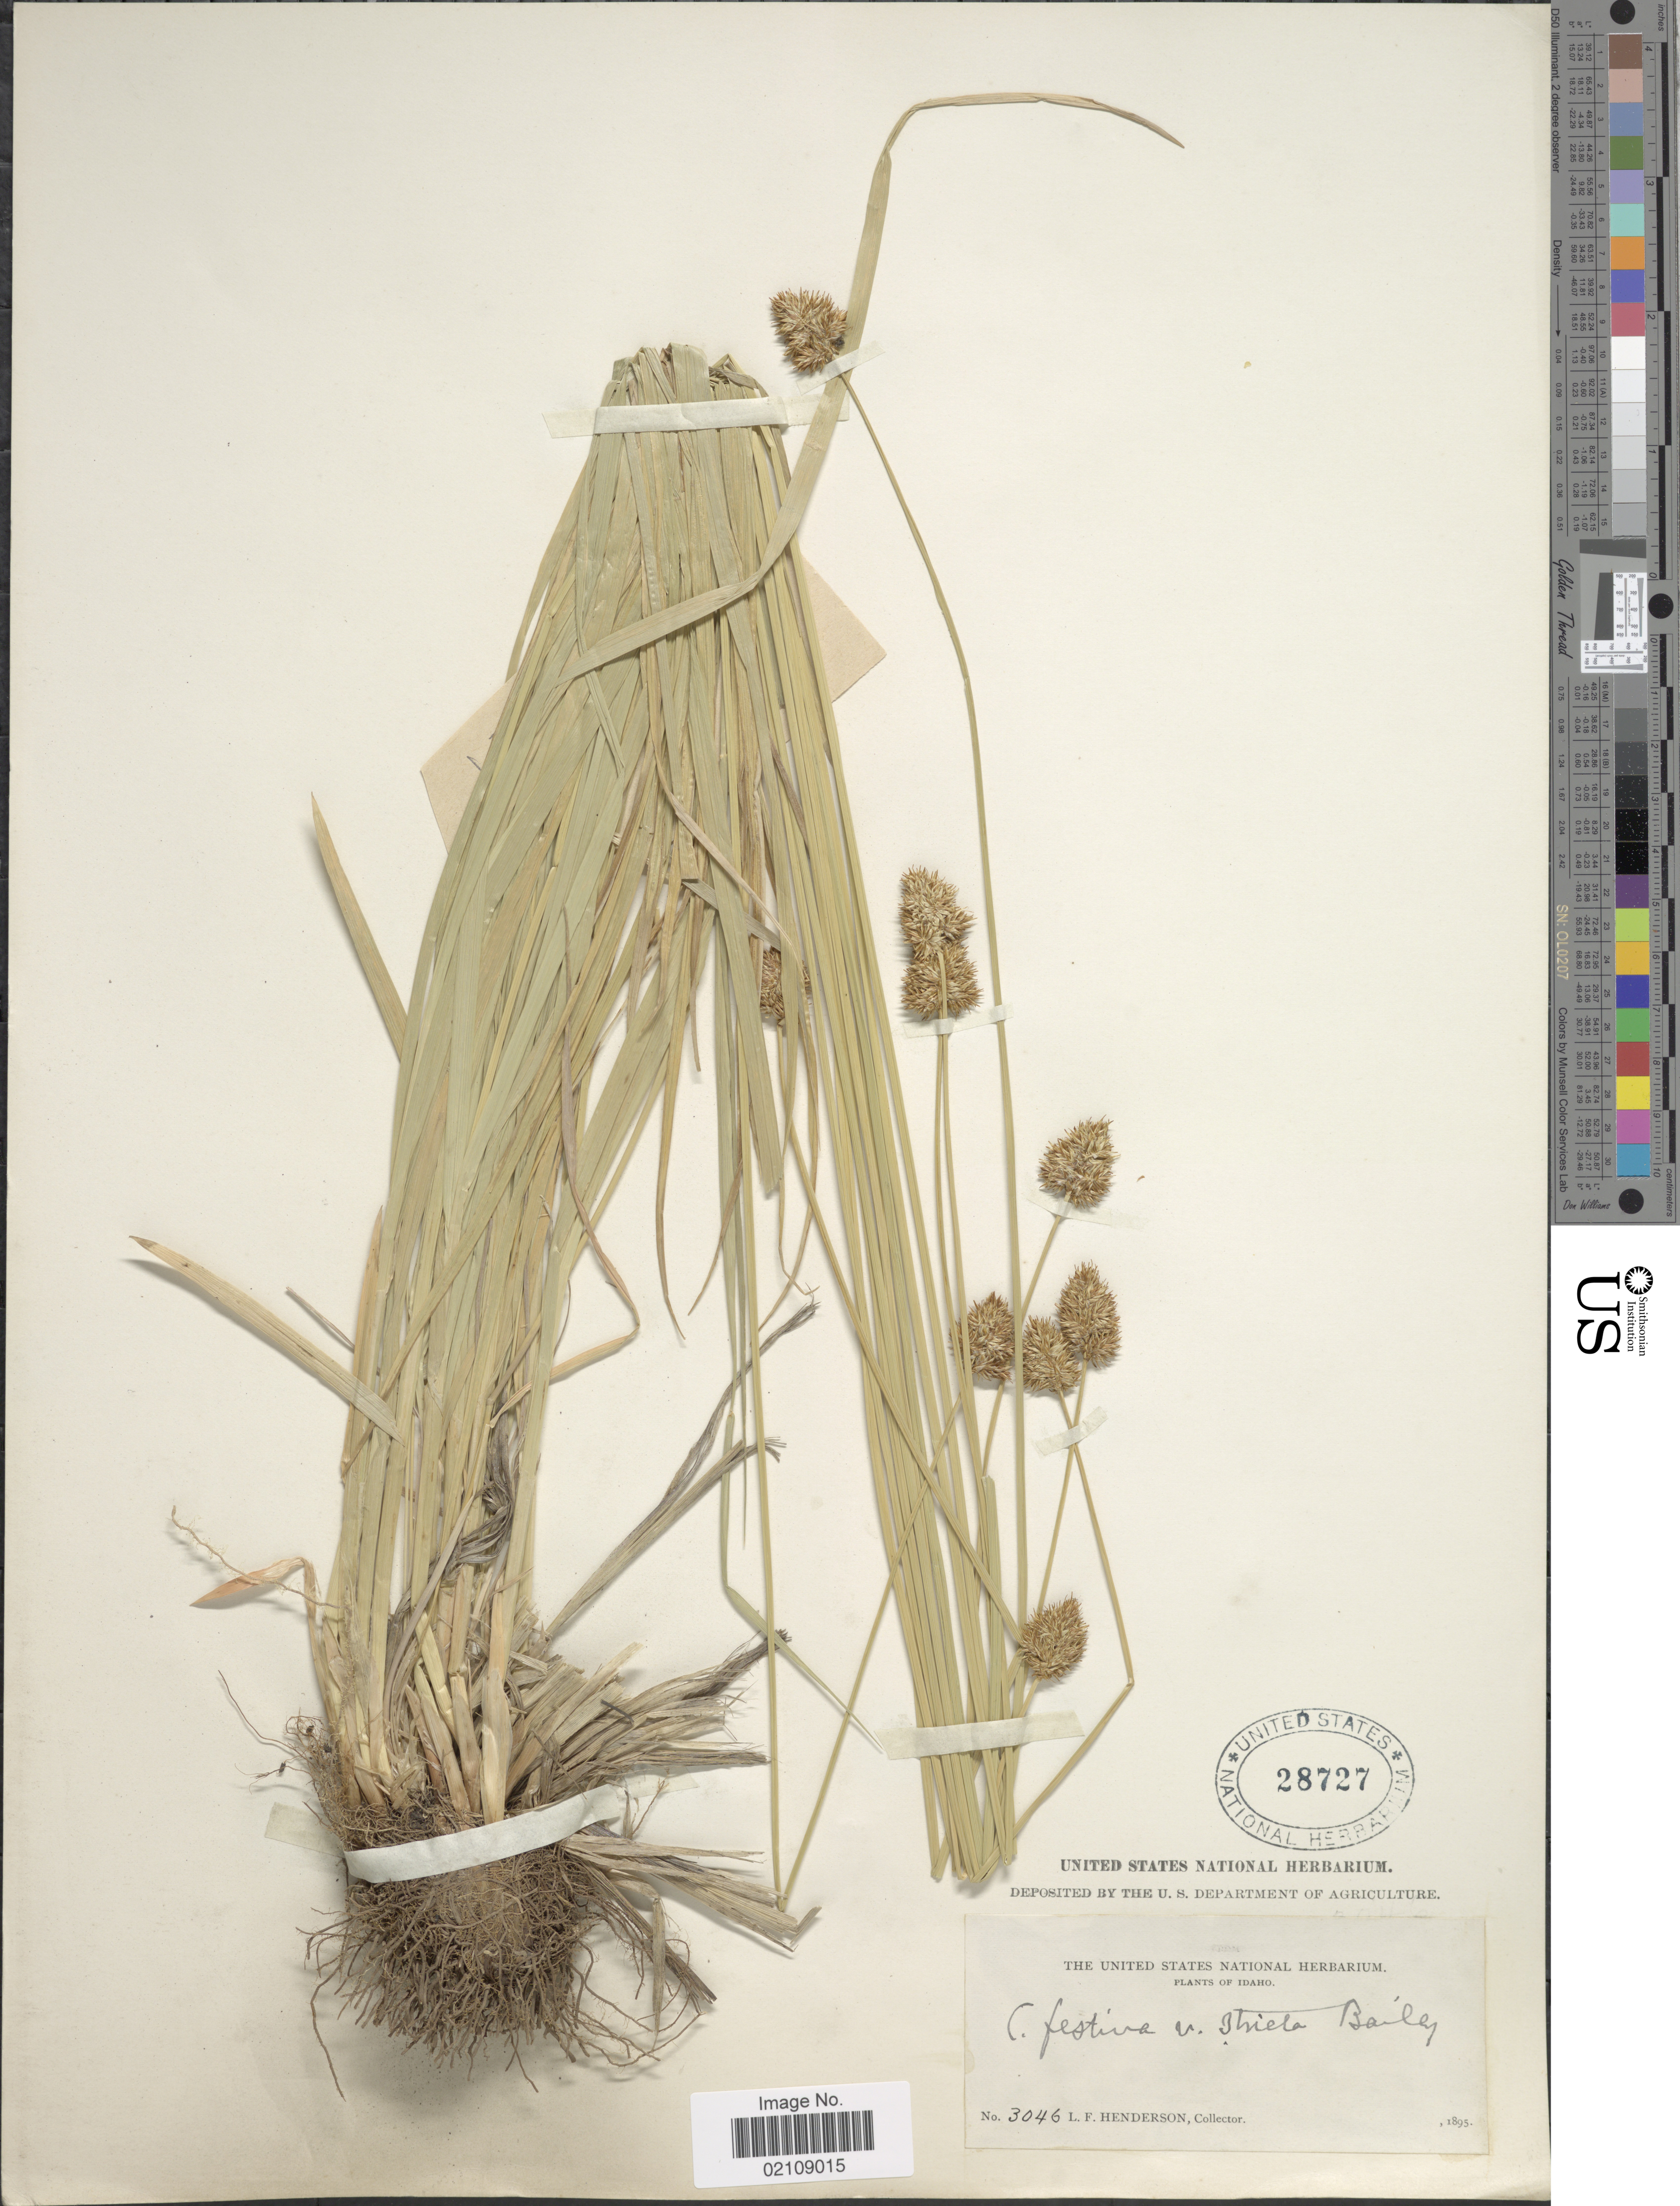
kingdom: Plantae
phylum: Tracheophyta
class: Liliopsida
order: Poales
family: Cyperaceae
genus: Carex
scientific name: Carex festiva var. stricta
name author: L.H. Bailey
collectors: L. Henderson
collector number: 3046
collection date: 1895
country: United States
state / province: Idaho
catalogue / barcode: US 28727